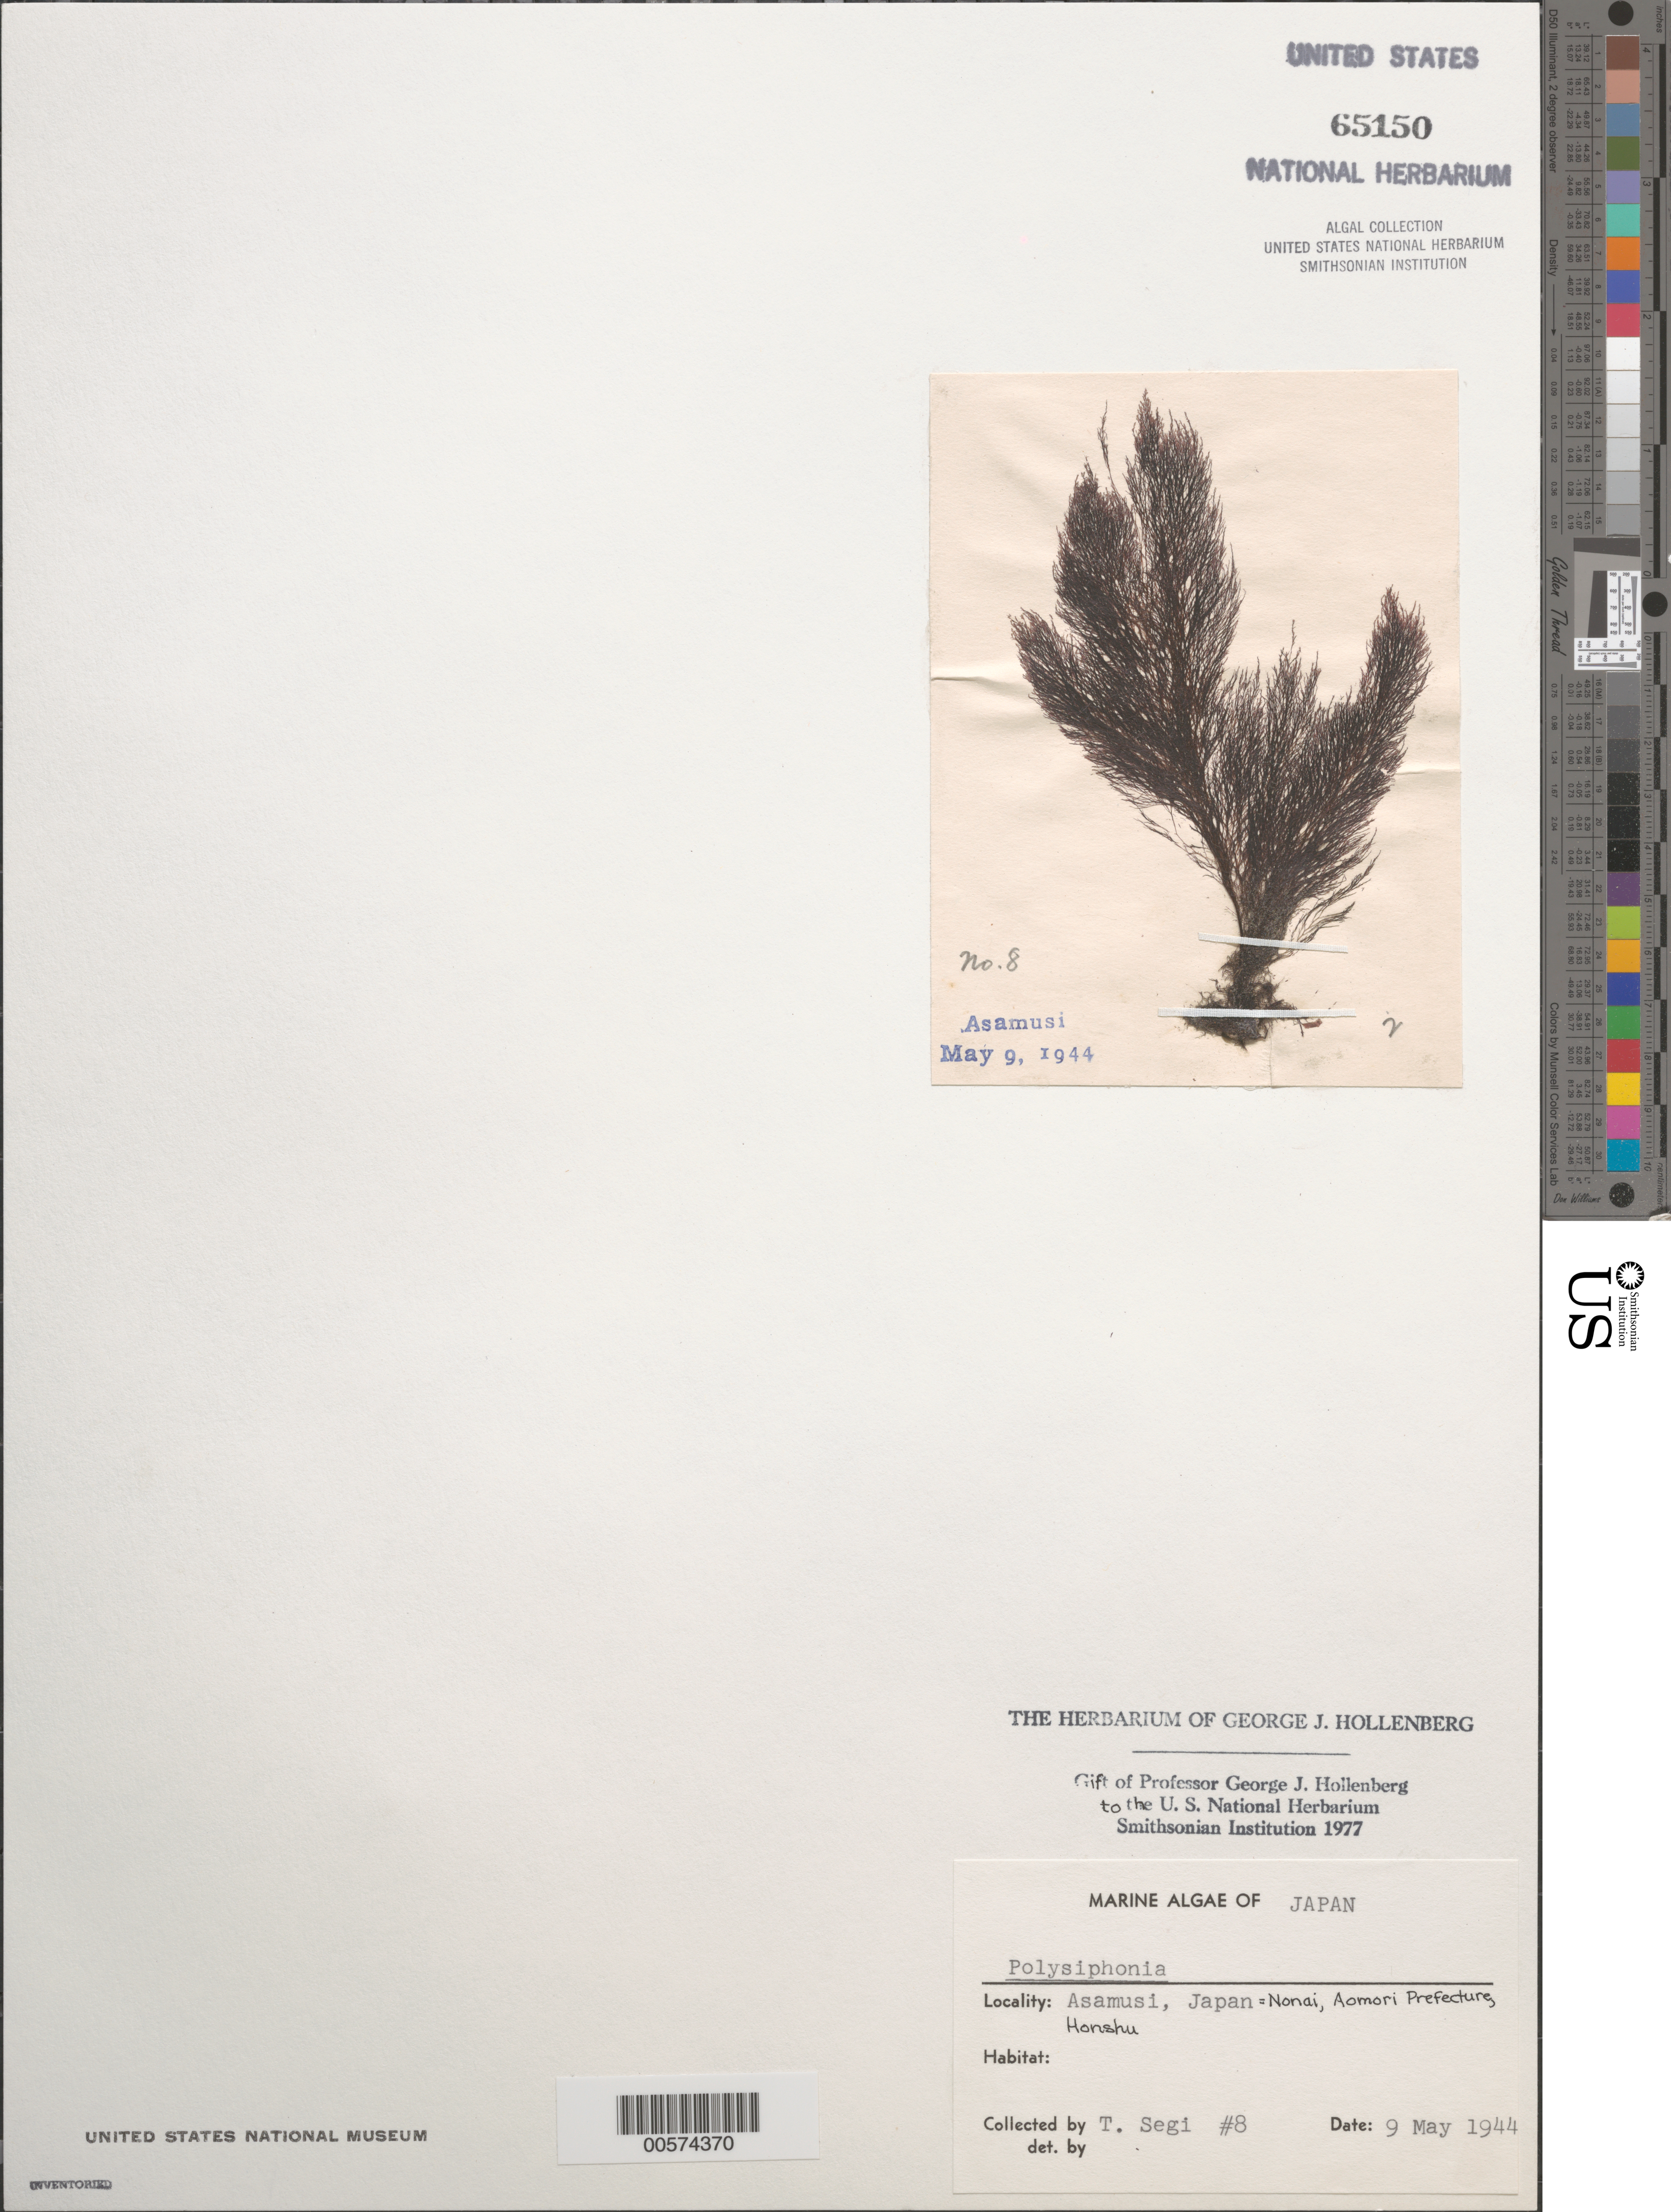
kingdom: Plantae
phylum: Rhodophyta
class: Florideophyceae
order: Ceramiales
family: Rhodomelaceae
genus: Polysiphonia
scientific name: Polysiphonia sp.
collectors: T. Segi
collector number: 8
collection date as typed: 09 May 1944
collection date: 1944-05-09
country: Japan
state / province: Aomori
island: Honshu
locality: Nonai (Asamusi)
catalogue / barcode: US 65150